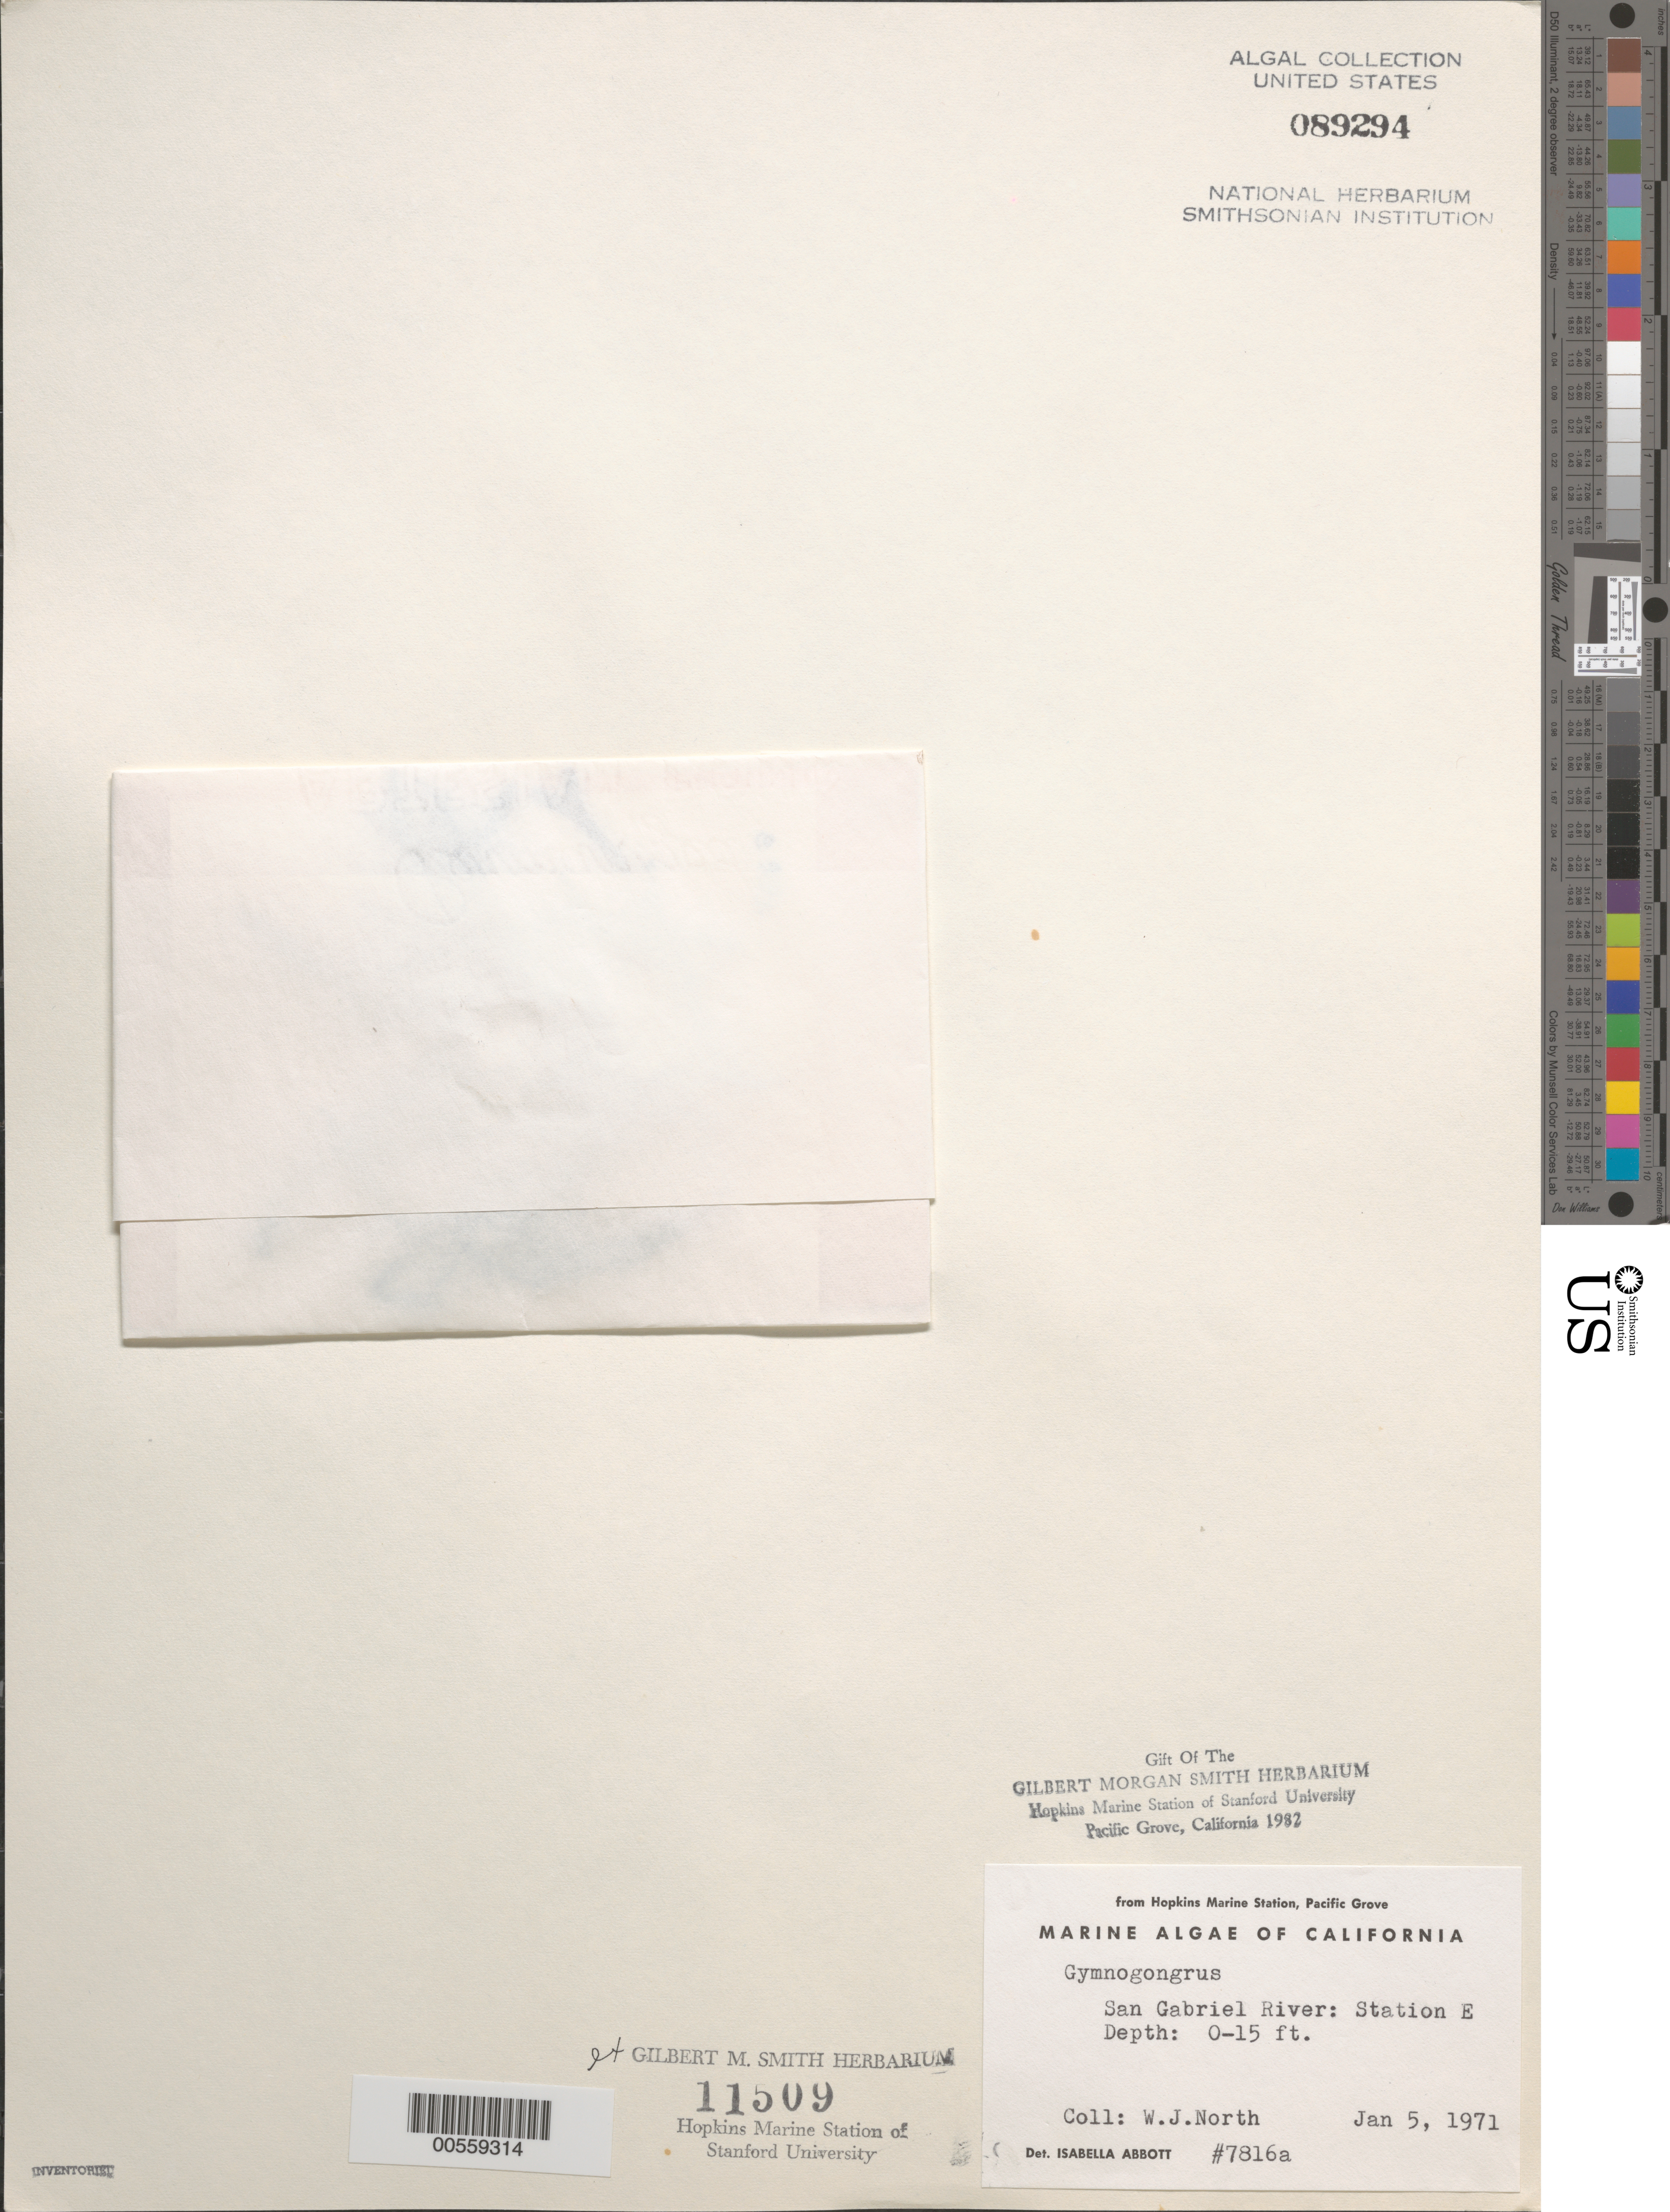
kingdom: Plantae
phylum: Rhodophyta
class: Florideophyceae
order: Gigartinales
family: Phyllophoraceae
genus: Gymnogongrus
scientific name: Gymnogongrus sp.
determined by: Abbott, Isabella A.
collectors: W. North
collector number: IAA 7816a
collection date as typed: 05 Jan 1971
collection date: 1971-01-05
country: United States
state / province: California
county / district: Los Angeles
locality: San Gabriel River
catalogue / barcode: US 89294